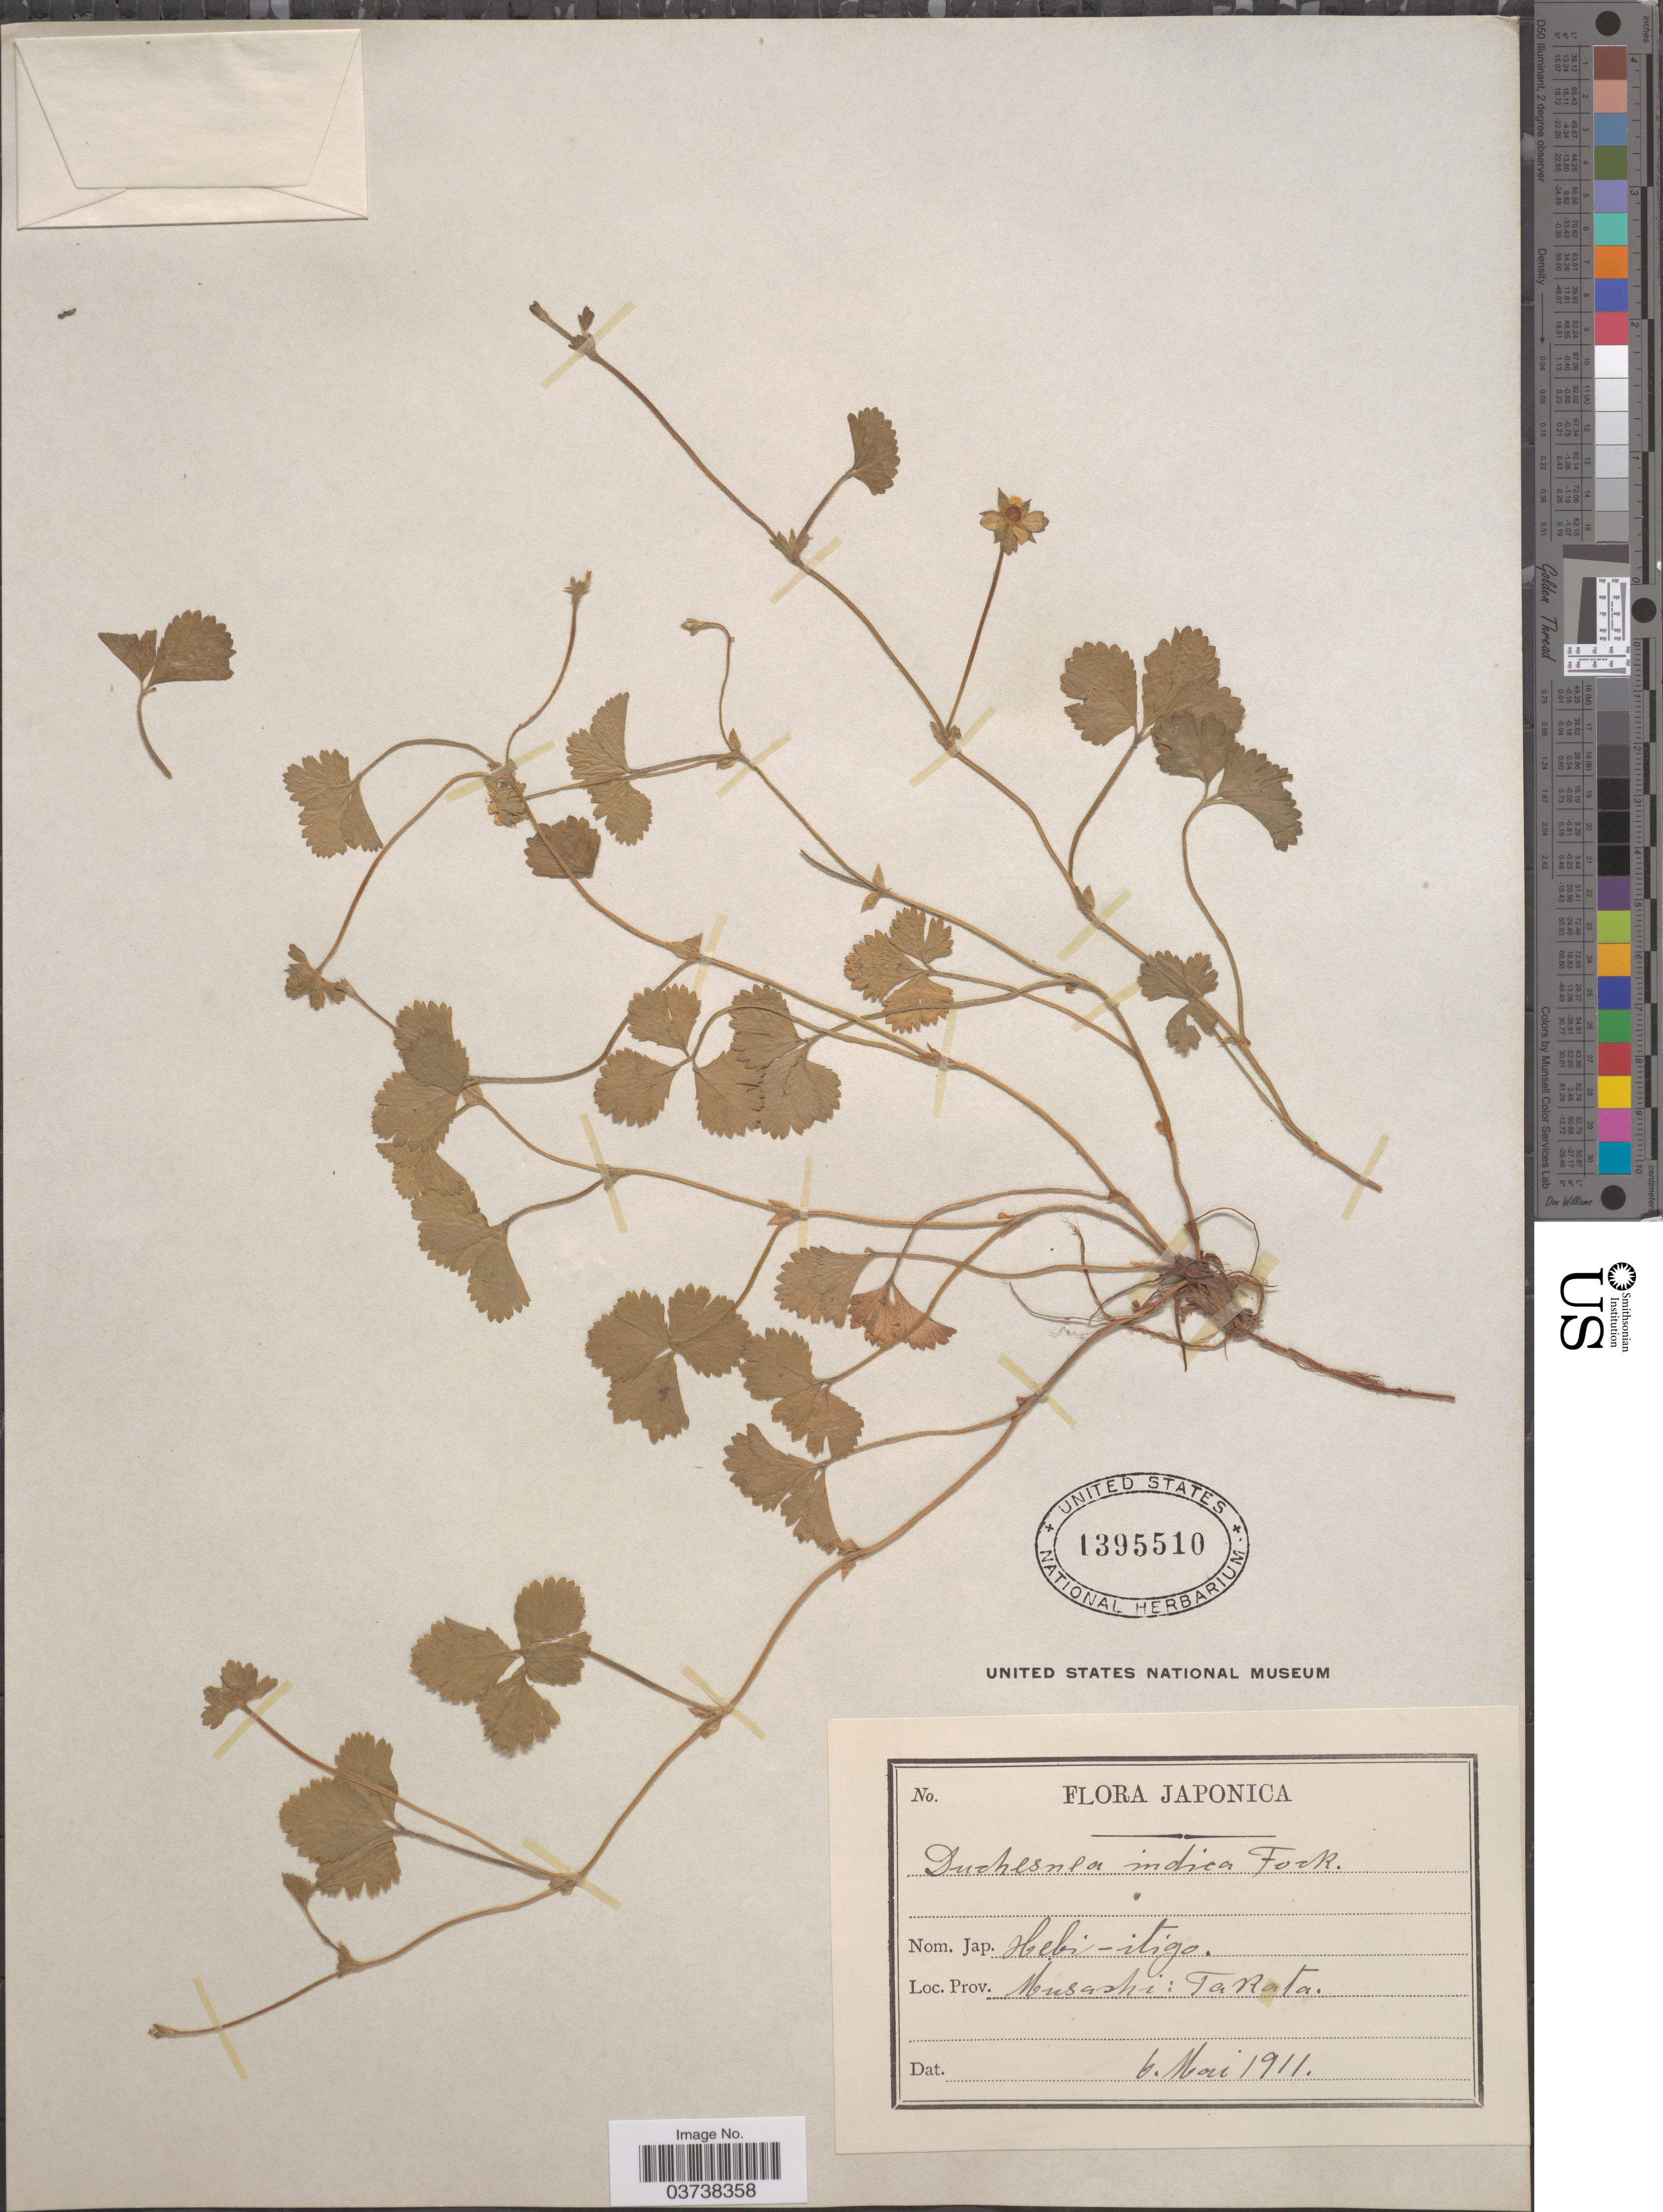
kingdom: Plantae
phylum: Tracheophyta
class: Magnoliopsida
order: Rosales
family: Rosaceae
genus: Potentilla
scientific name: Potentilla indica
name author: (Andrews) Th. Wolf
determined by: Strong, Mark T., (BOT), Smithsonian Institution - National Museum of Natural History (UNITED STATES)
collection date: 1911-05-06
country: Japan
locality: Musashi: Takata.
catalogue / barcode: US 1395510